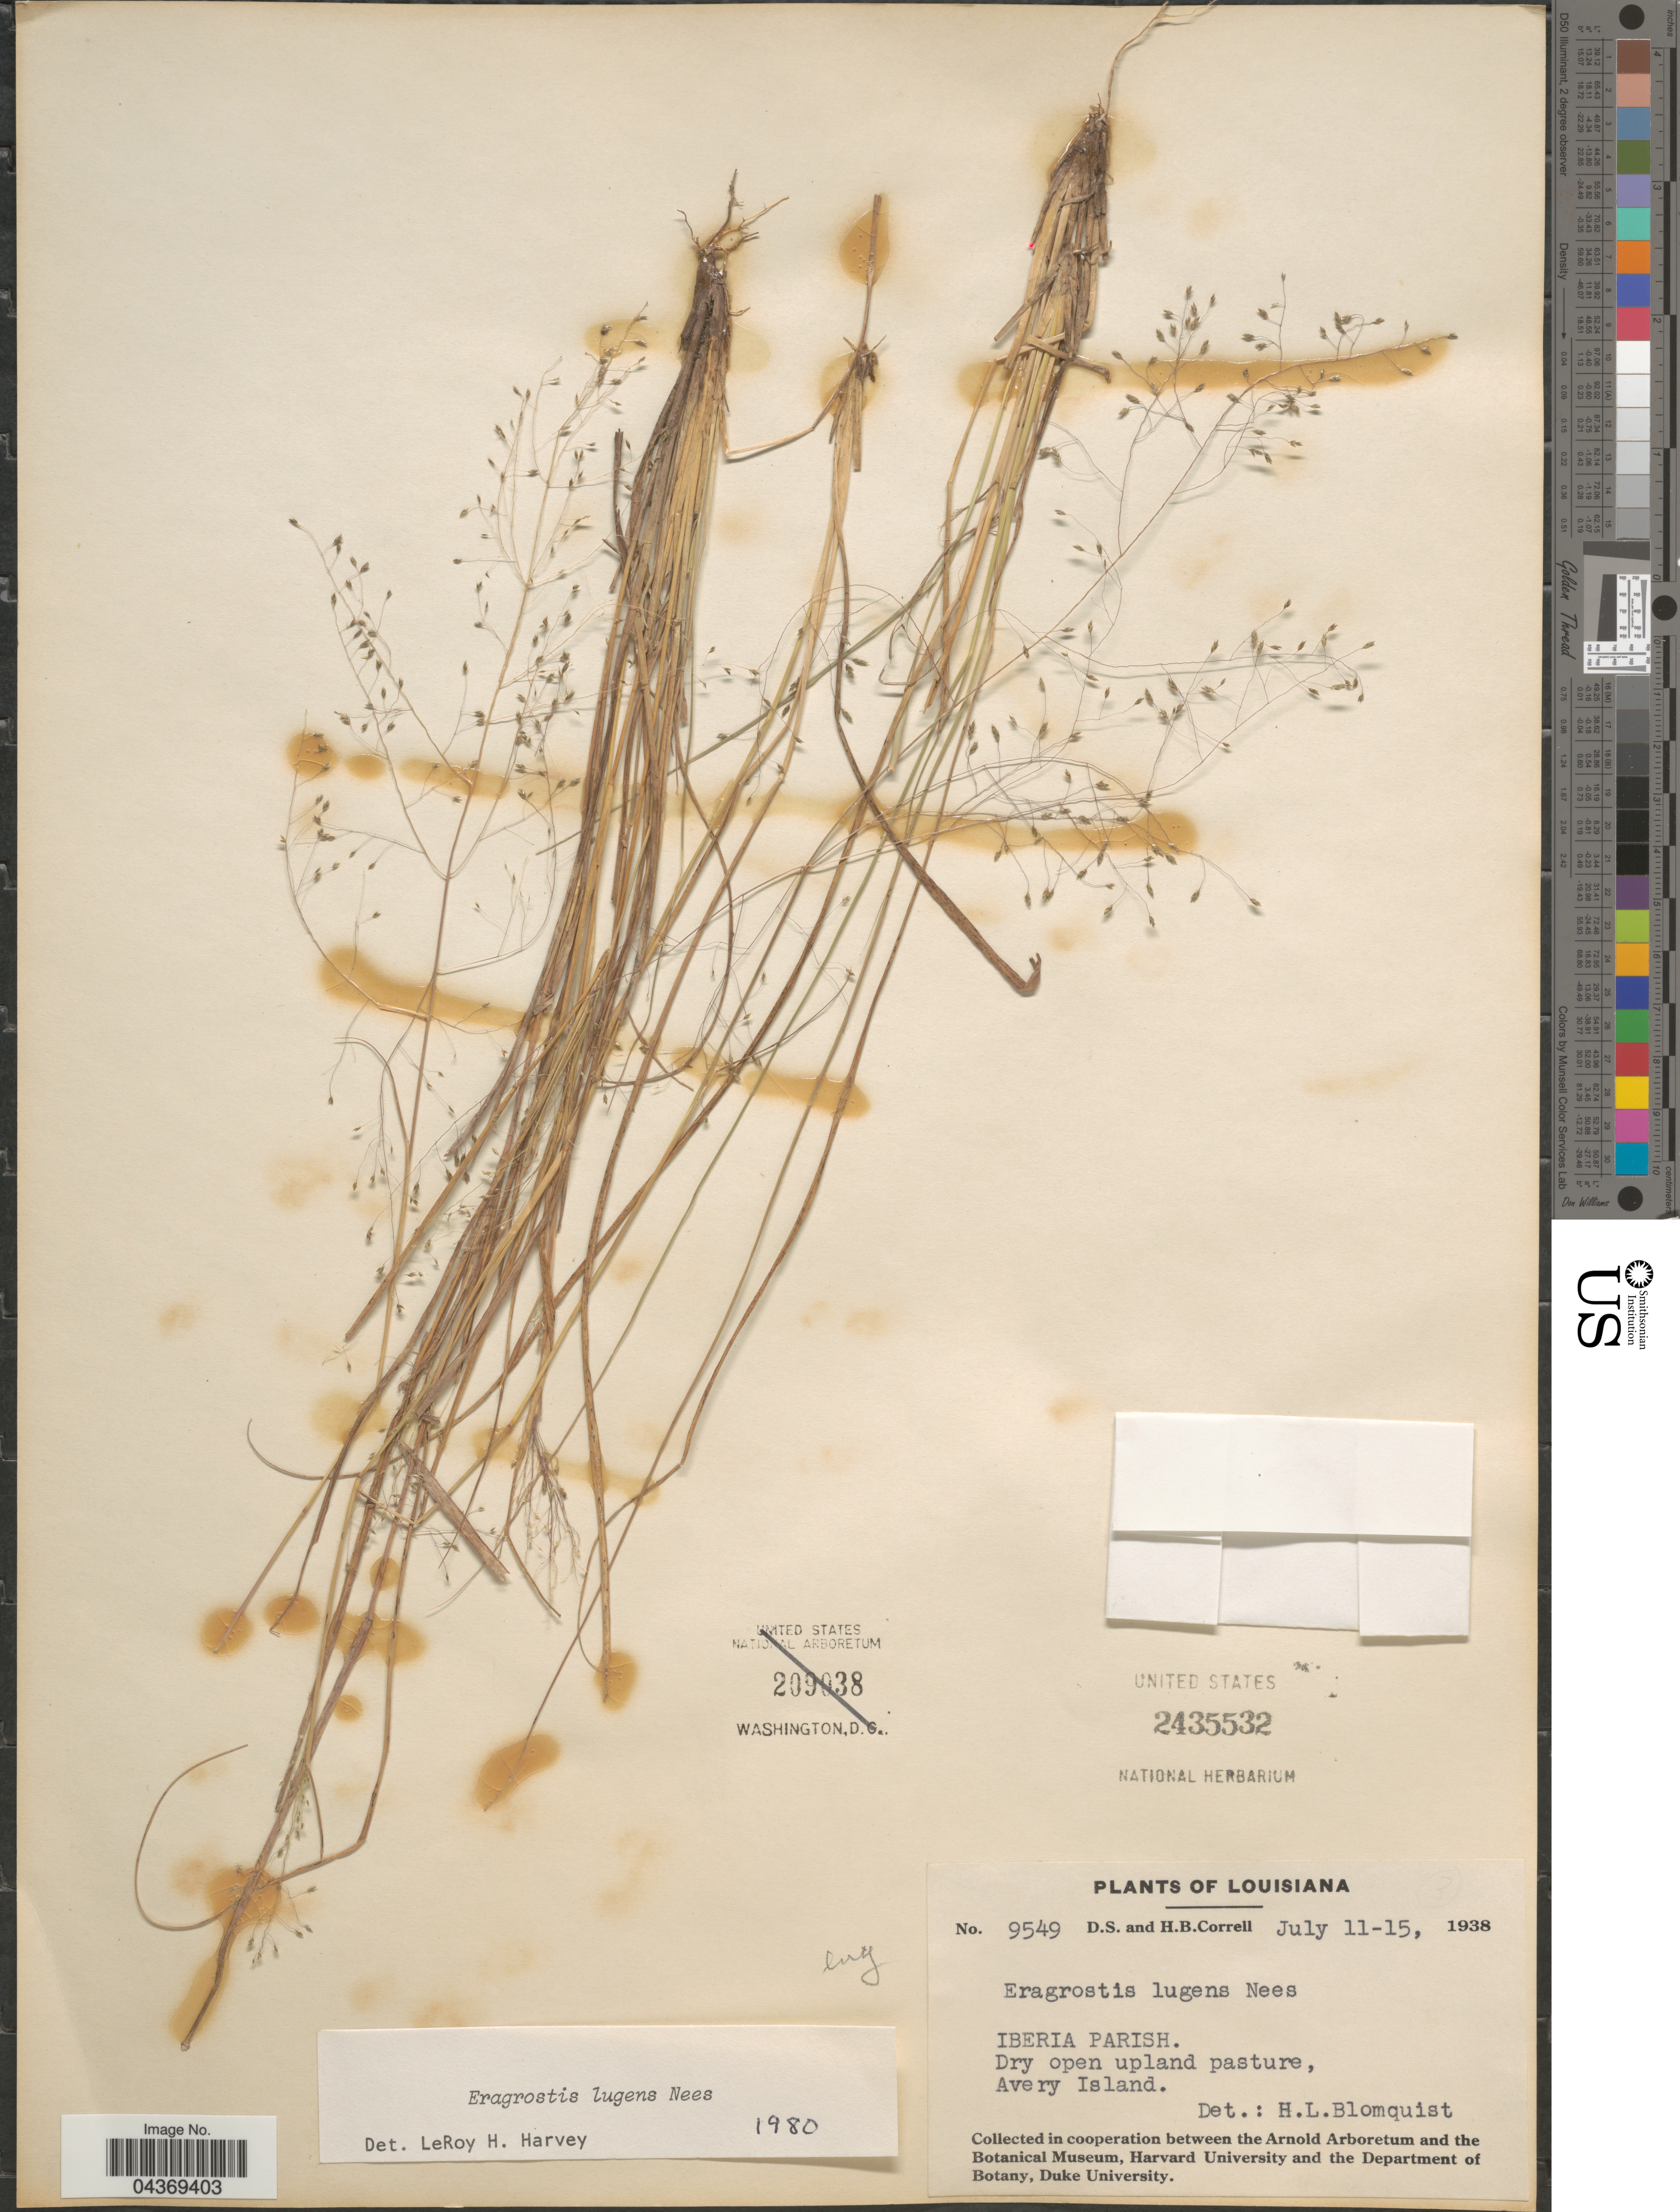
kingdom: Plantae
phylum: Tracheophyta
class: Liliopsida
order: Poales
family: Poaceae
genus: Eragrostis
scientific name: Eragrostis lugens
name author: Nees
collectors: D. S. Correll & H. Correll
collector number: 9549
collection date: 1938-07-11/1938-07-15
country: United States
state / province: Louisiana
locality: Iberia Parish. Dry open upland pasture, Avery Island.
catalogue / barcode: US 2435532